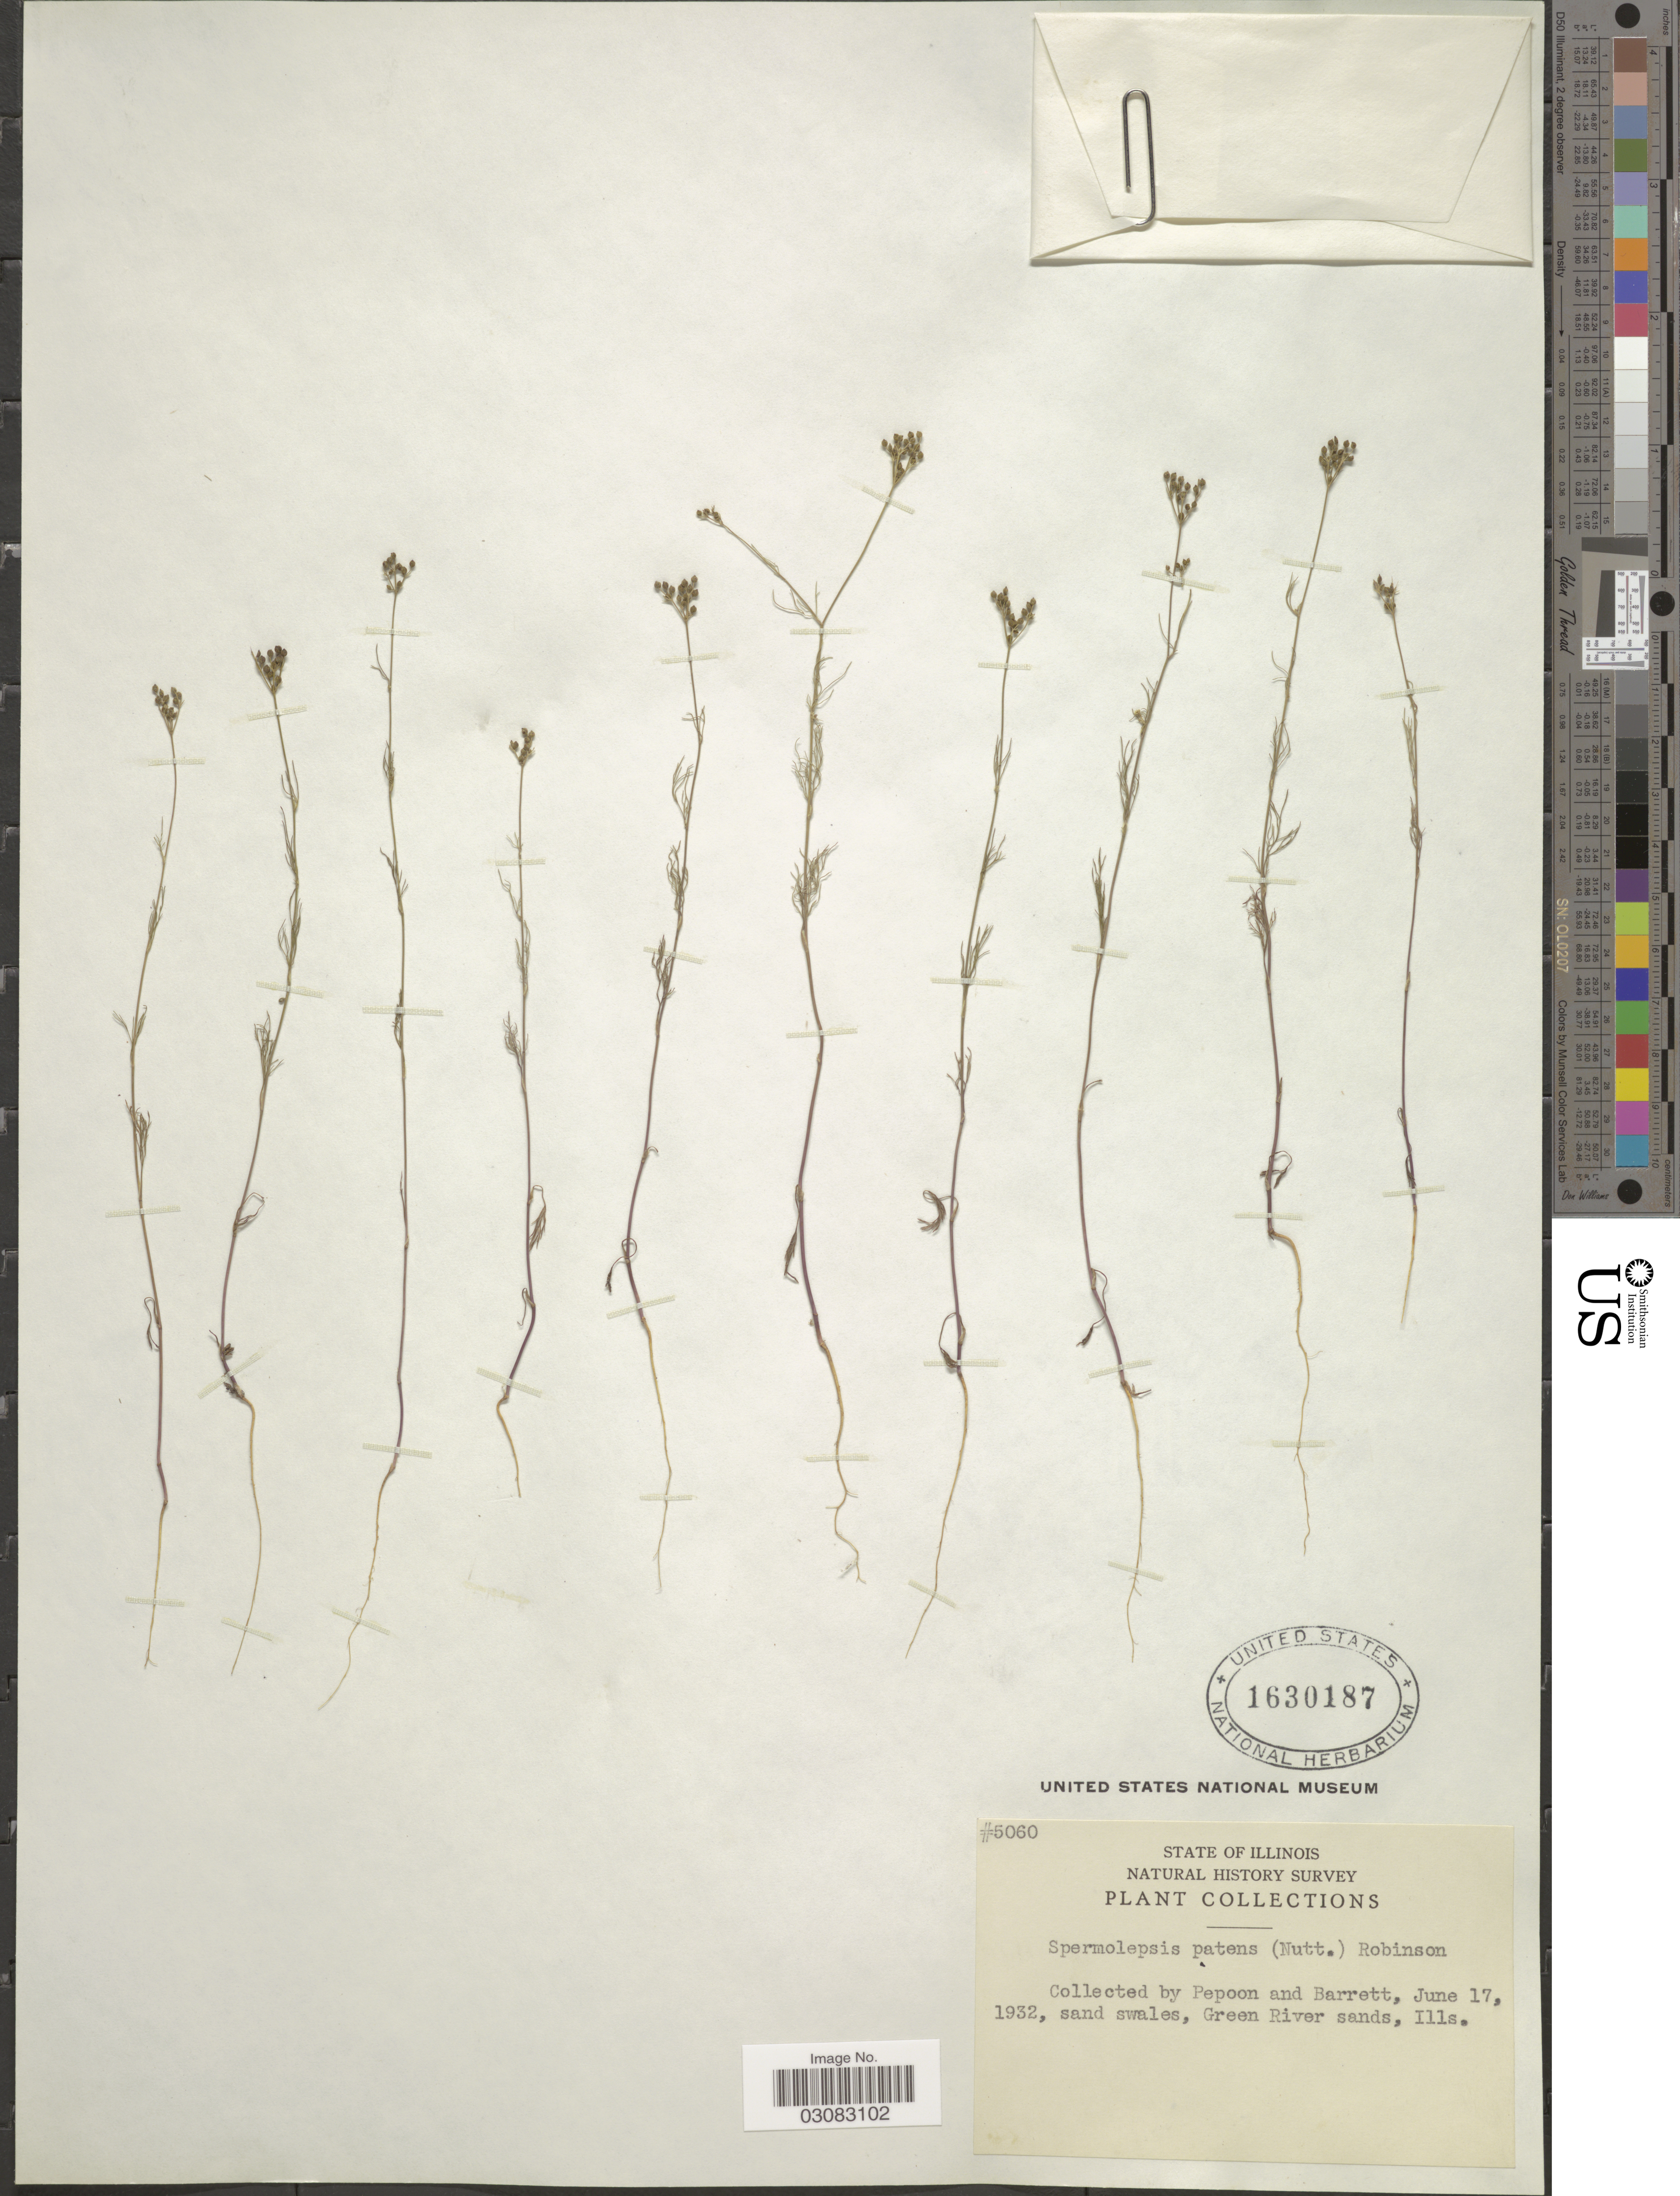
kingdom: Plantae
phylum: Tracheophyta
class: Magnoliopsida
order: Apiales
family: Apiaceae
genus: Spermolepis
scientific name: Spermolepis patens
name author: (Nutt. ex DC.) B.L. Rob.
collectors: Pepoon & -. Barrett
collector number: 5060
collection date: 1932-06-17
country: United States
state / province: Illinois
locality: State of Illinois. Green River sands, Ills.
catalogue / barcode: US 1630187